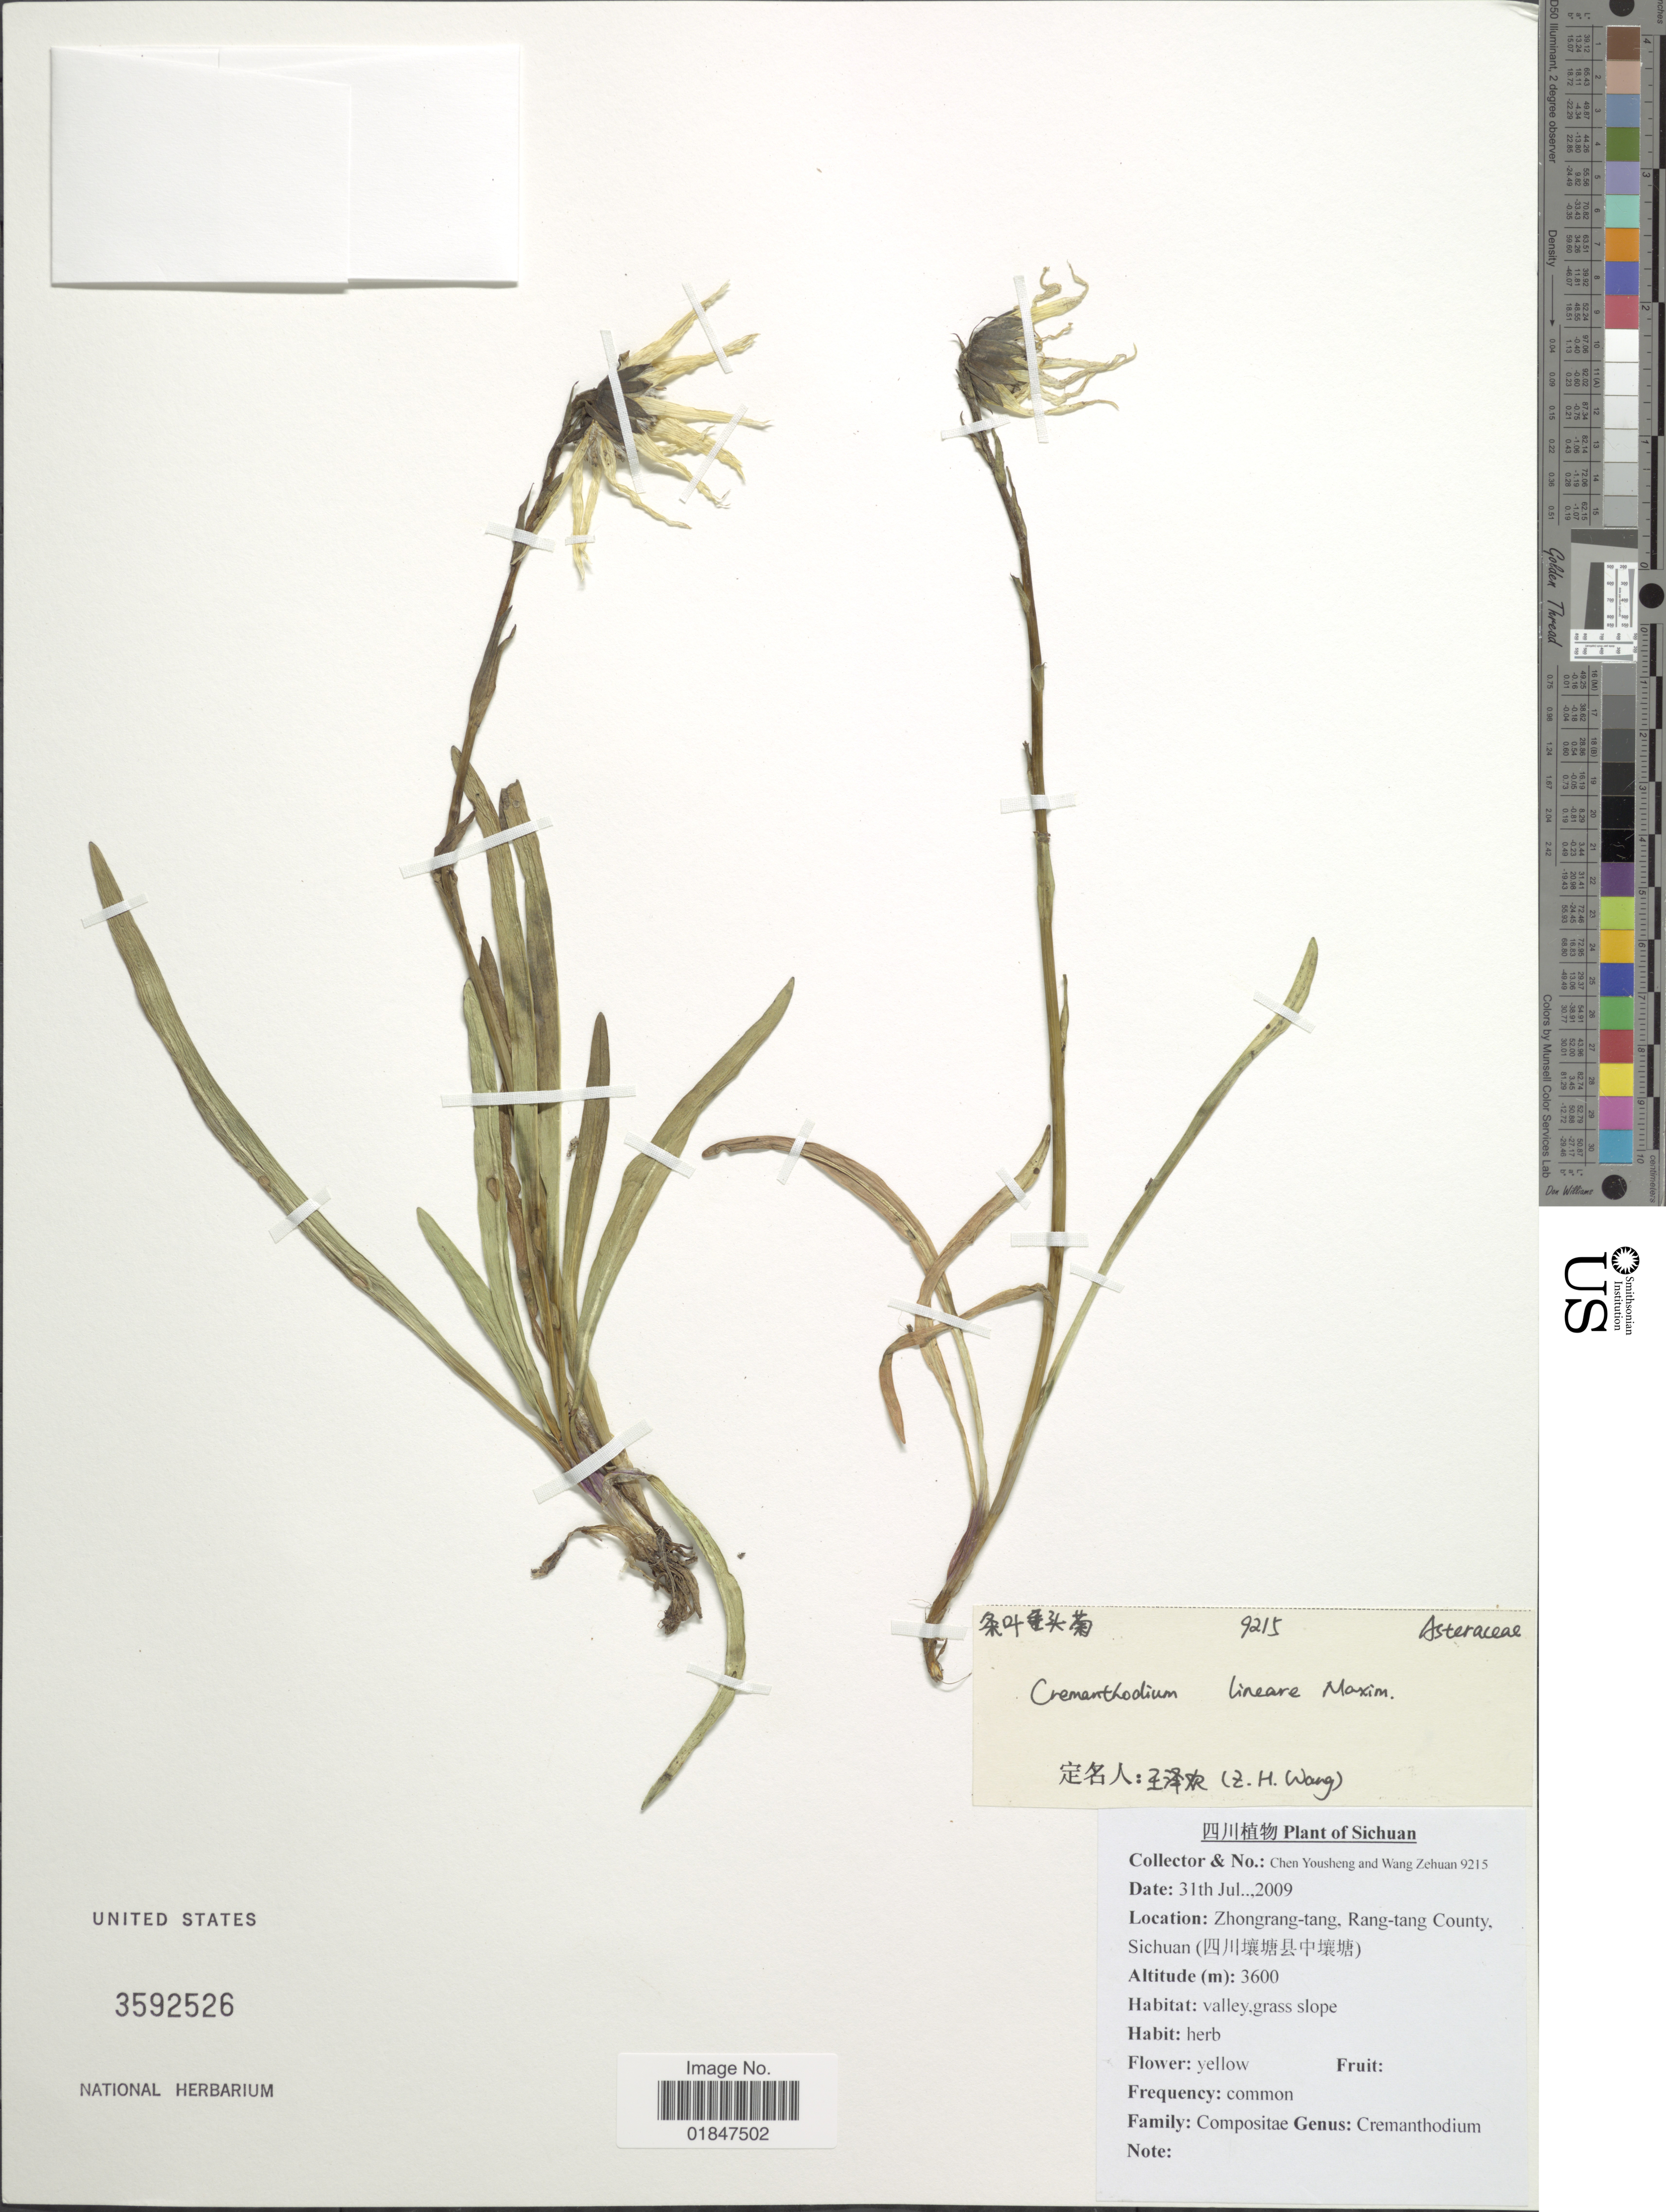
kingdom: Plantae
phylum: Tracheophyta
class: Magnoliopsida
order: Asterales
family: Asteraceae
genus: Cremanthodium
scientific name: Cremanthodium lineare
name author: Maxim.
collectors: Y. Chen & Z. Wang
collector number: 9215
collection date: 2009-07-31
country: China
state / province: Sichuan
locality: Zhongrang-tang, Rang-tang County, Sichuan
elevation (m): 3600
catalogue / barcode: US 3592526